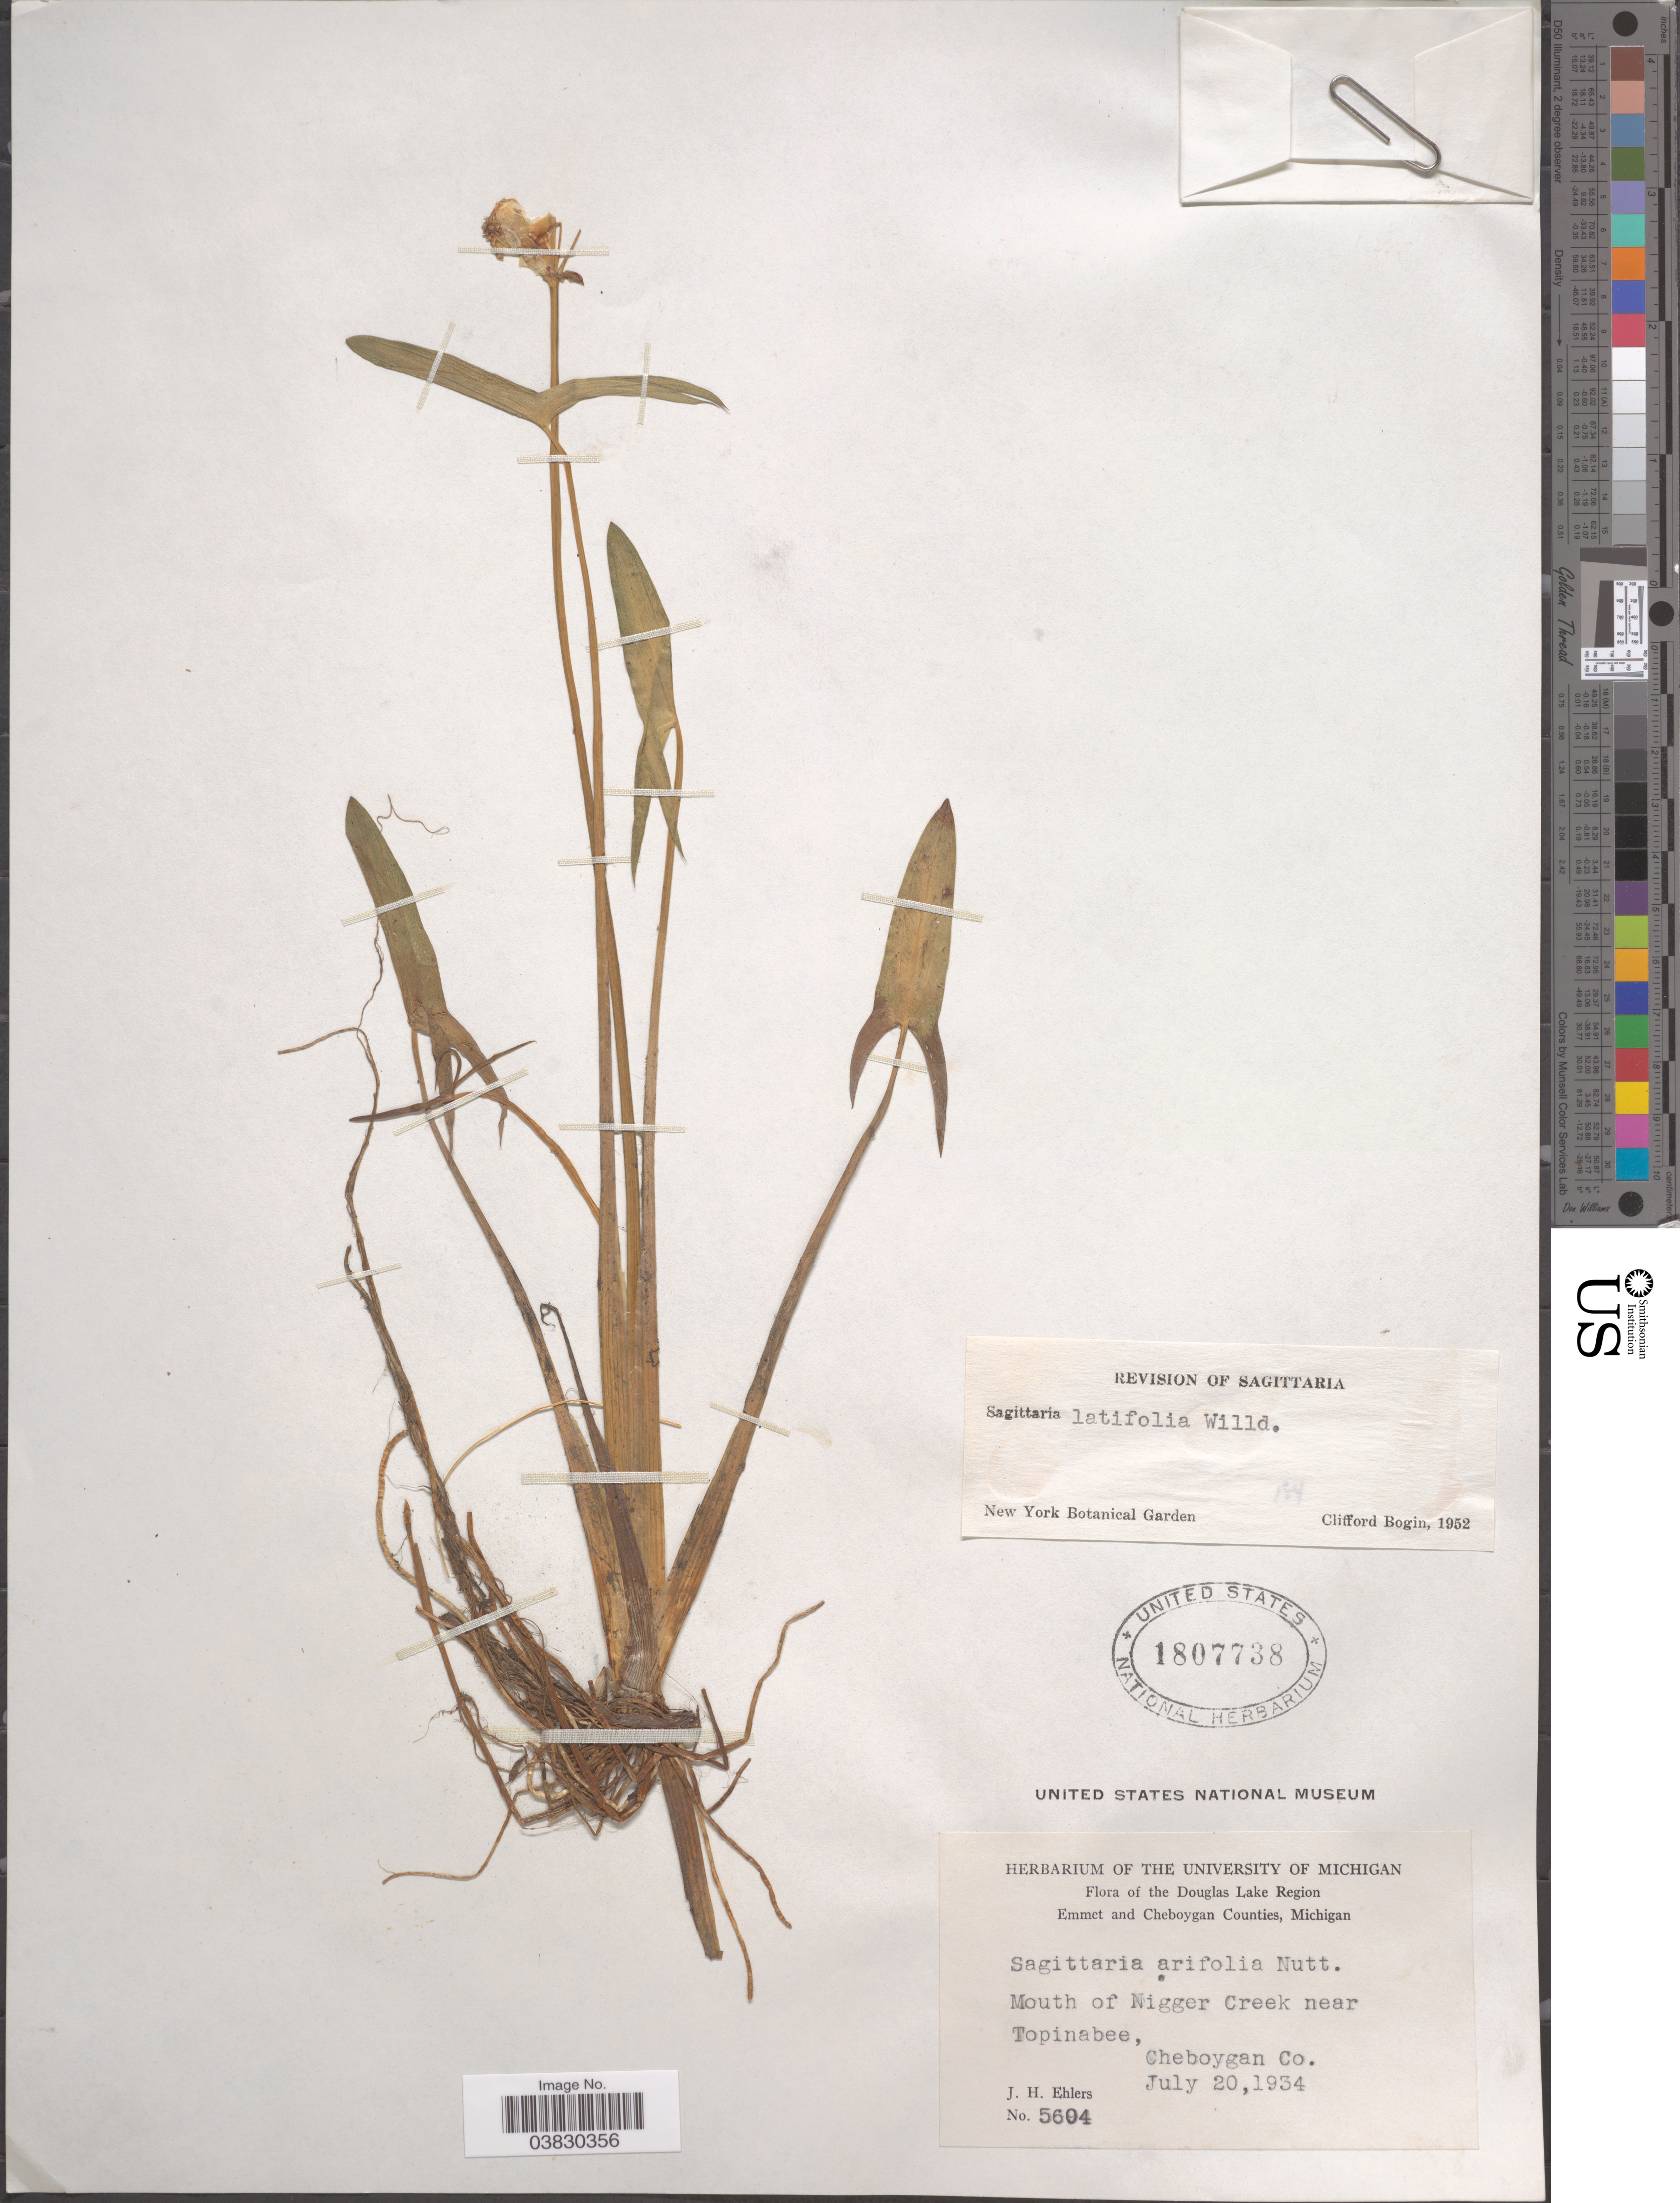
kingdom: Plantae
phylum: Tracheophyta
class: Liliopsida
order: Alismatales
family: Alismataceae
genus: Sagittaria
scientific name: Sagittaria latifolia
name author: Willd.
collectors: J. H. Ehlers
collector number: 5604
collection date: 1934-07-20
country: United States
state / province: Michigan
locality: The Douglas Lake Region. Mouth of Nigger Creek near Topinabee, Cheboygan Co.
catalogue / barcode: US 1807738